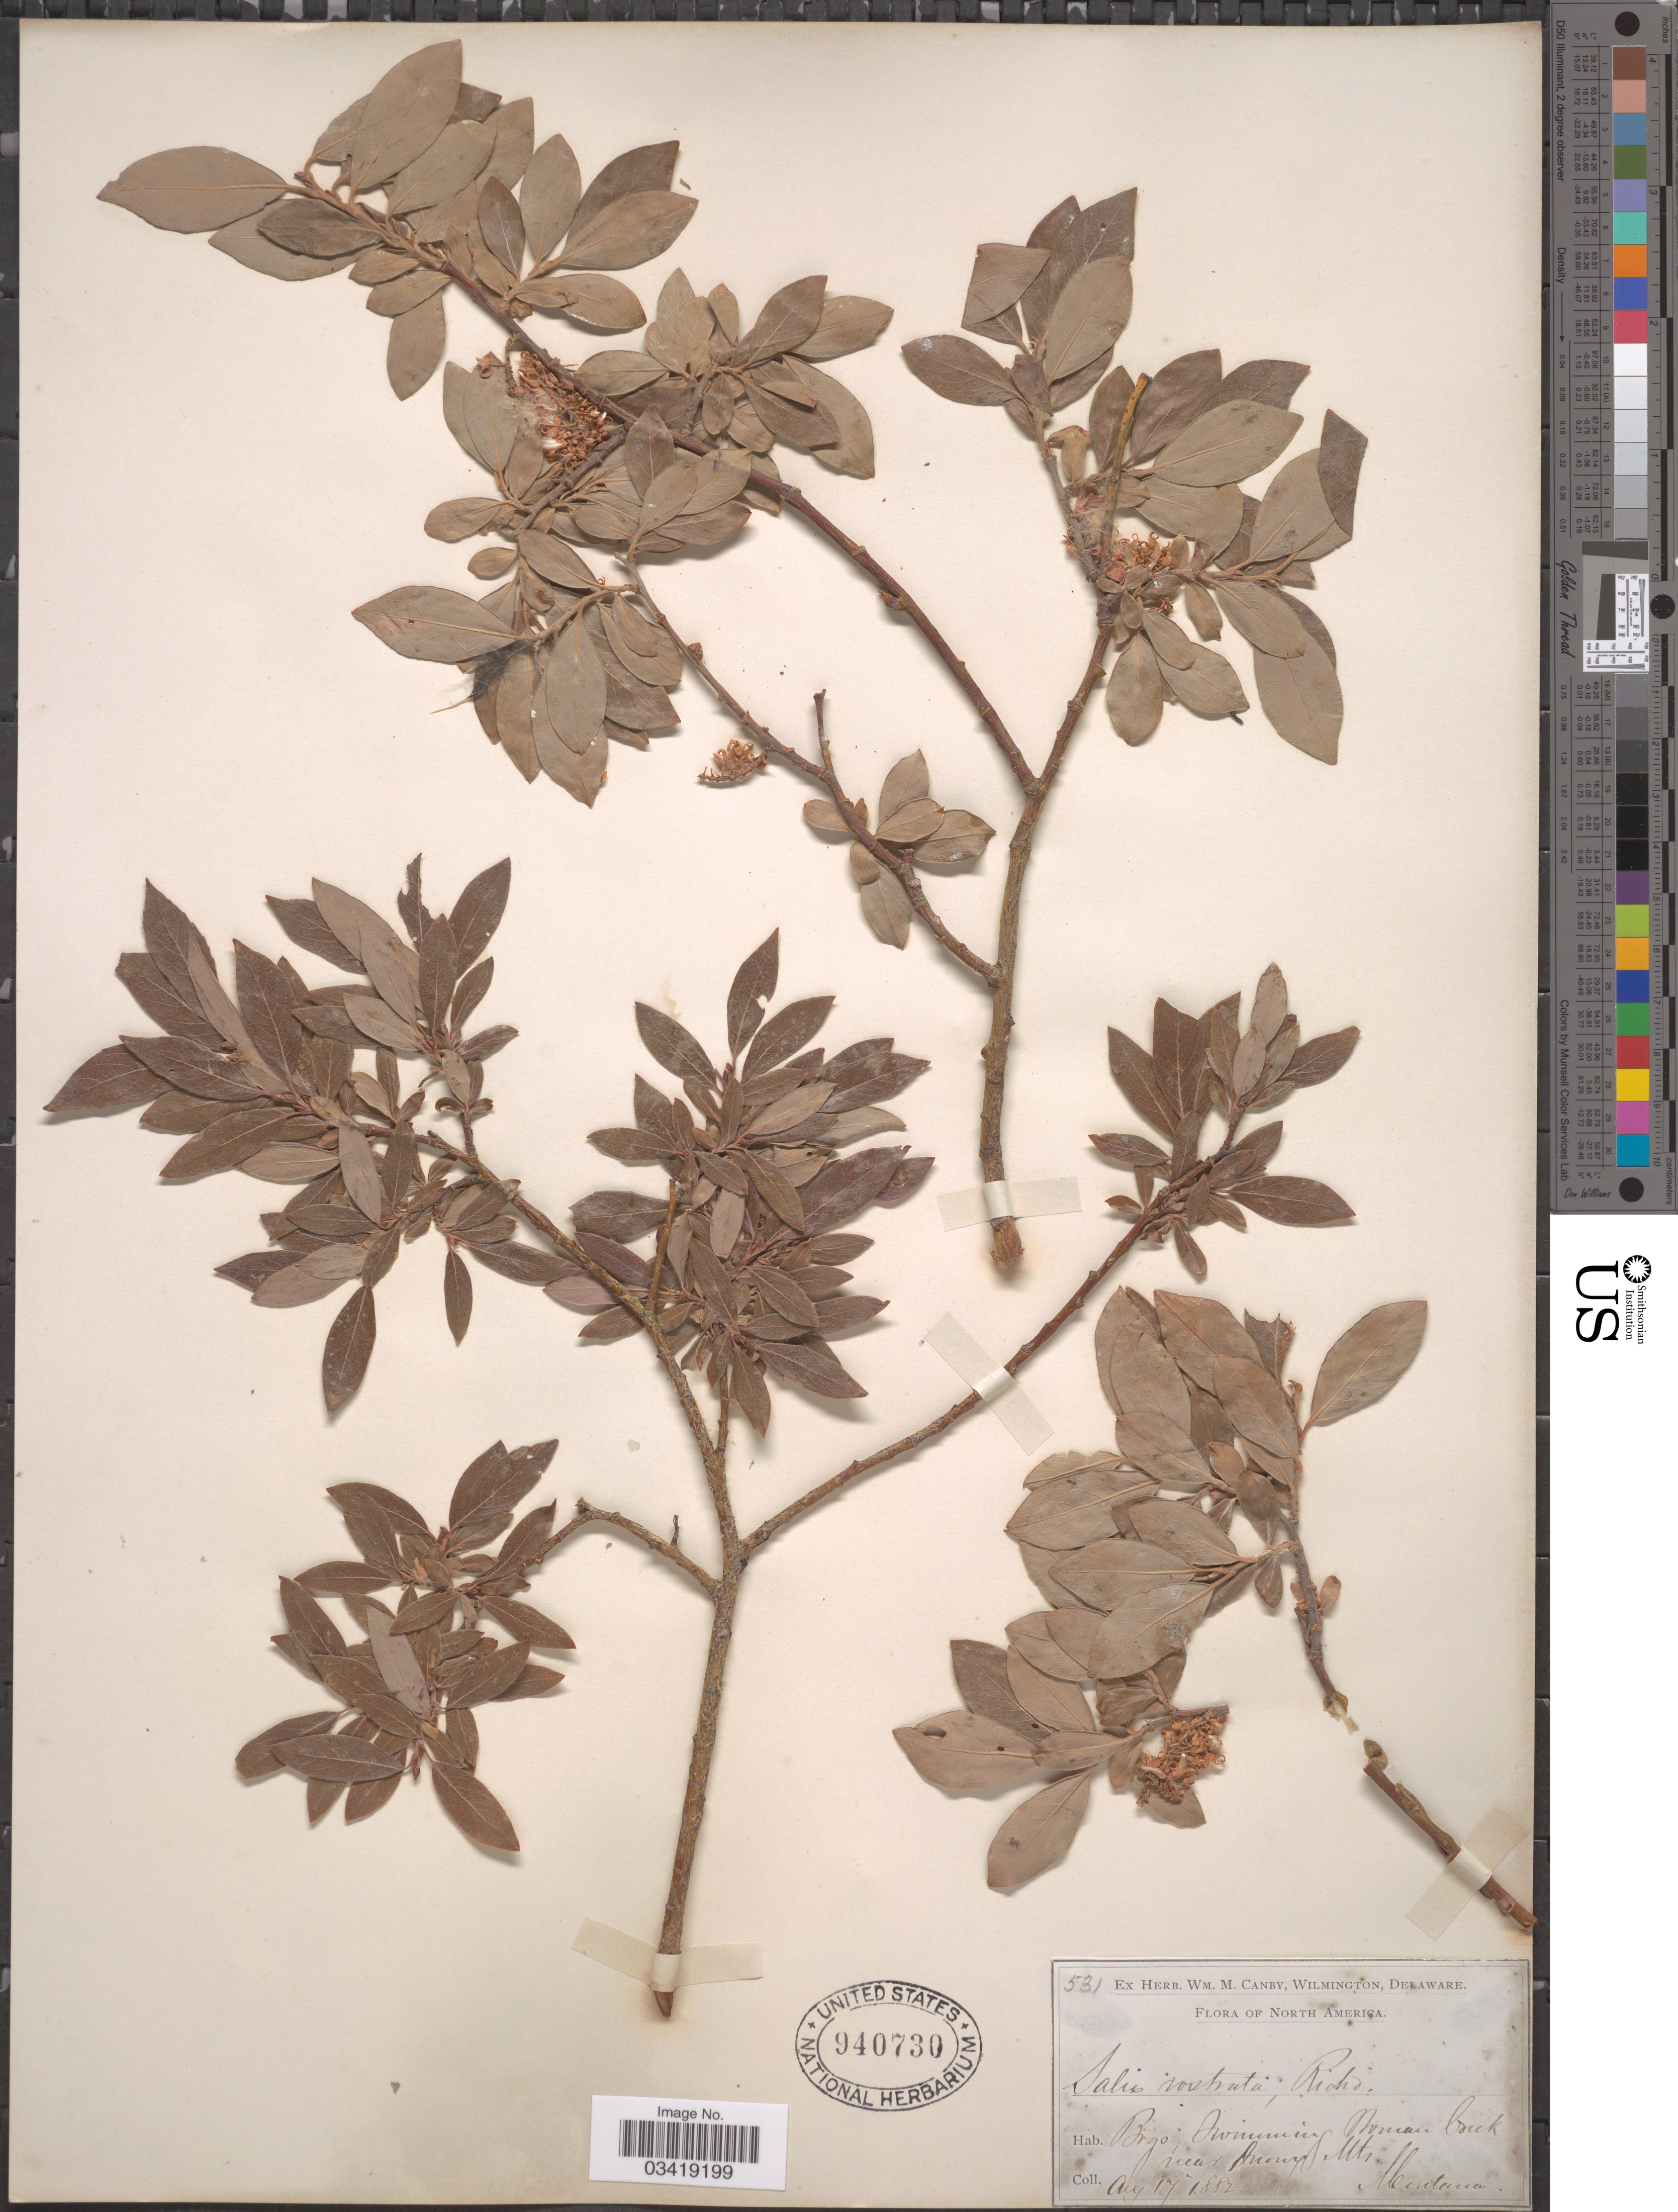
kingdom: Plantae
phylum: Tracheophyta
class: Magnoliopsida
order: Malpighiales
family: Salicaceae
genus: Salix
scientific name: Salix bebbiana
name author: Sarg.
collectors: ex herb. W.M. Canby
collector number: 531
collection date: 1882-08-17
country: United States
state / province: Montana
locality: Bogs; Swimming Woman Creek near Snowy Mts.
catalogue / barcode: US 940730